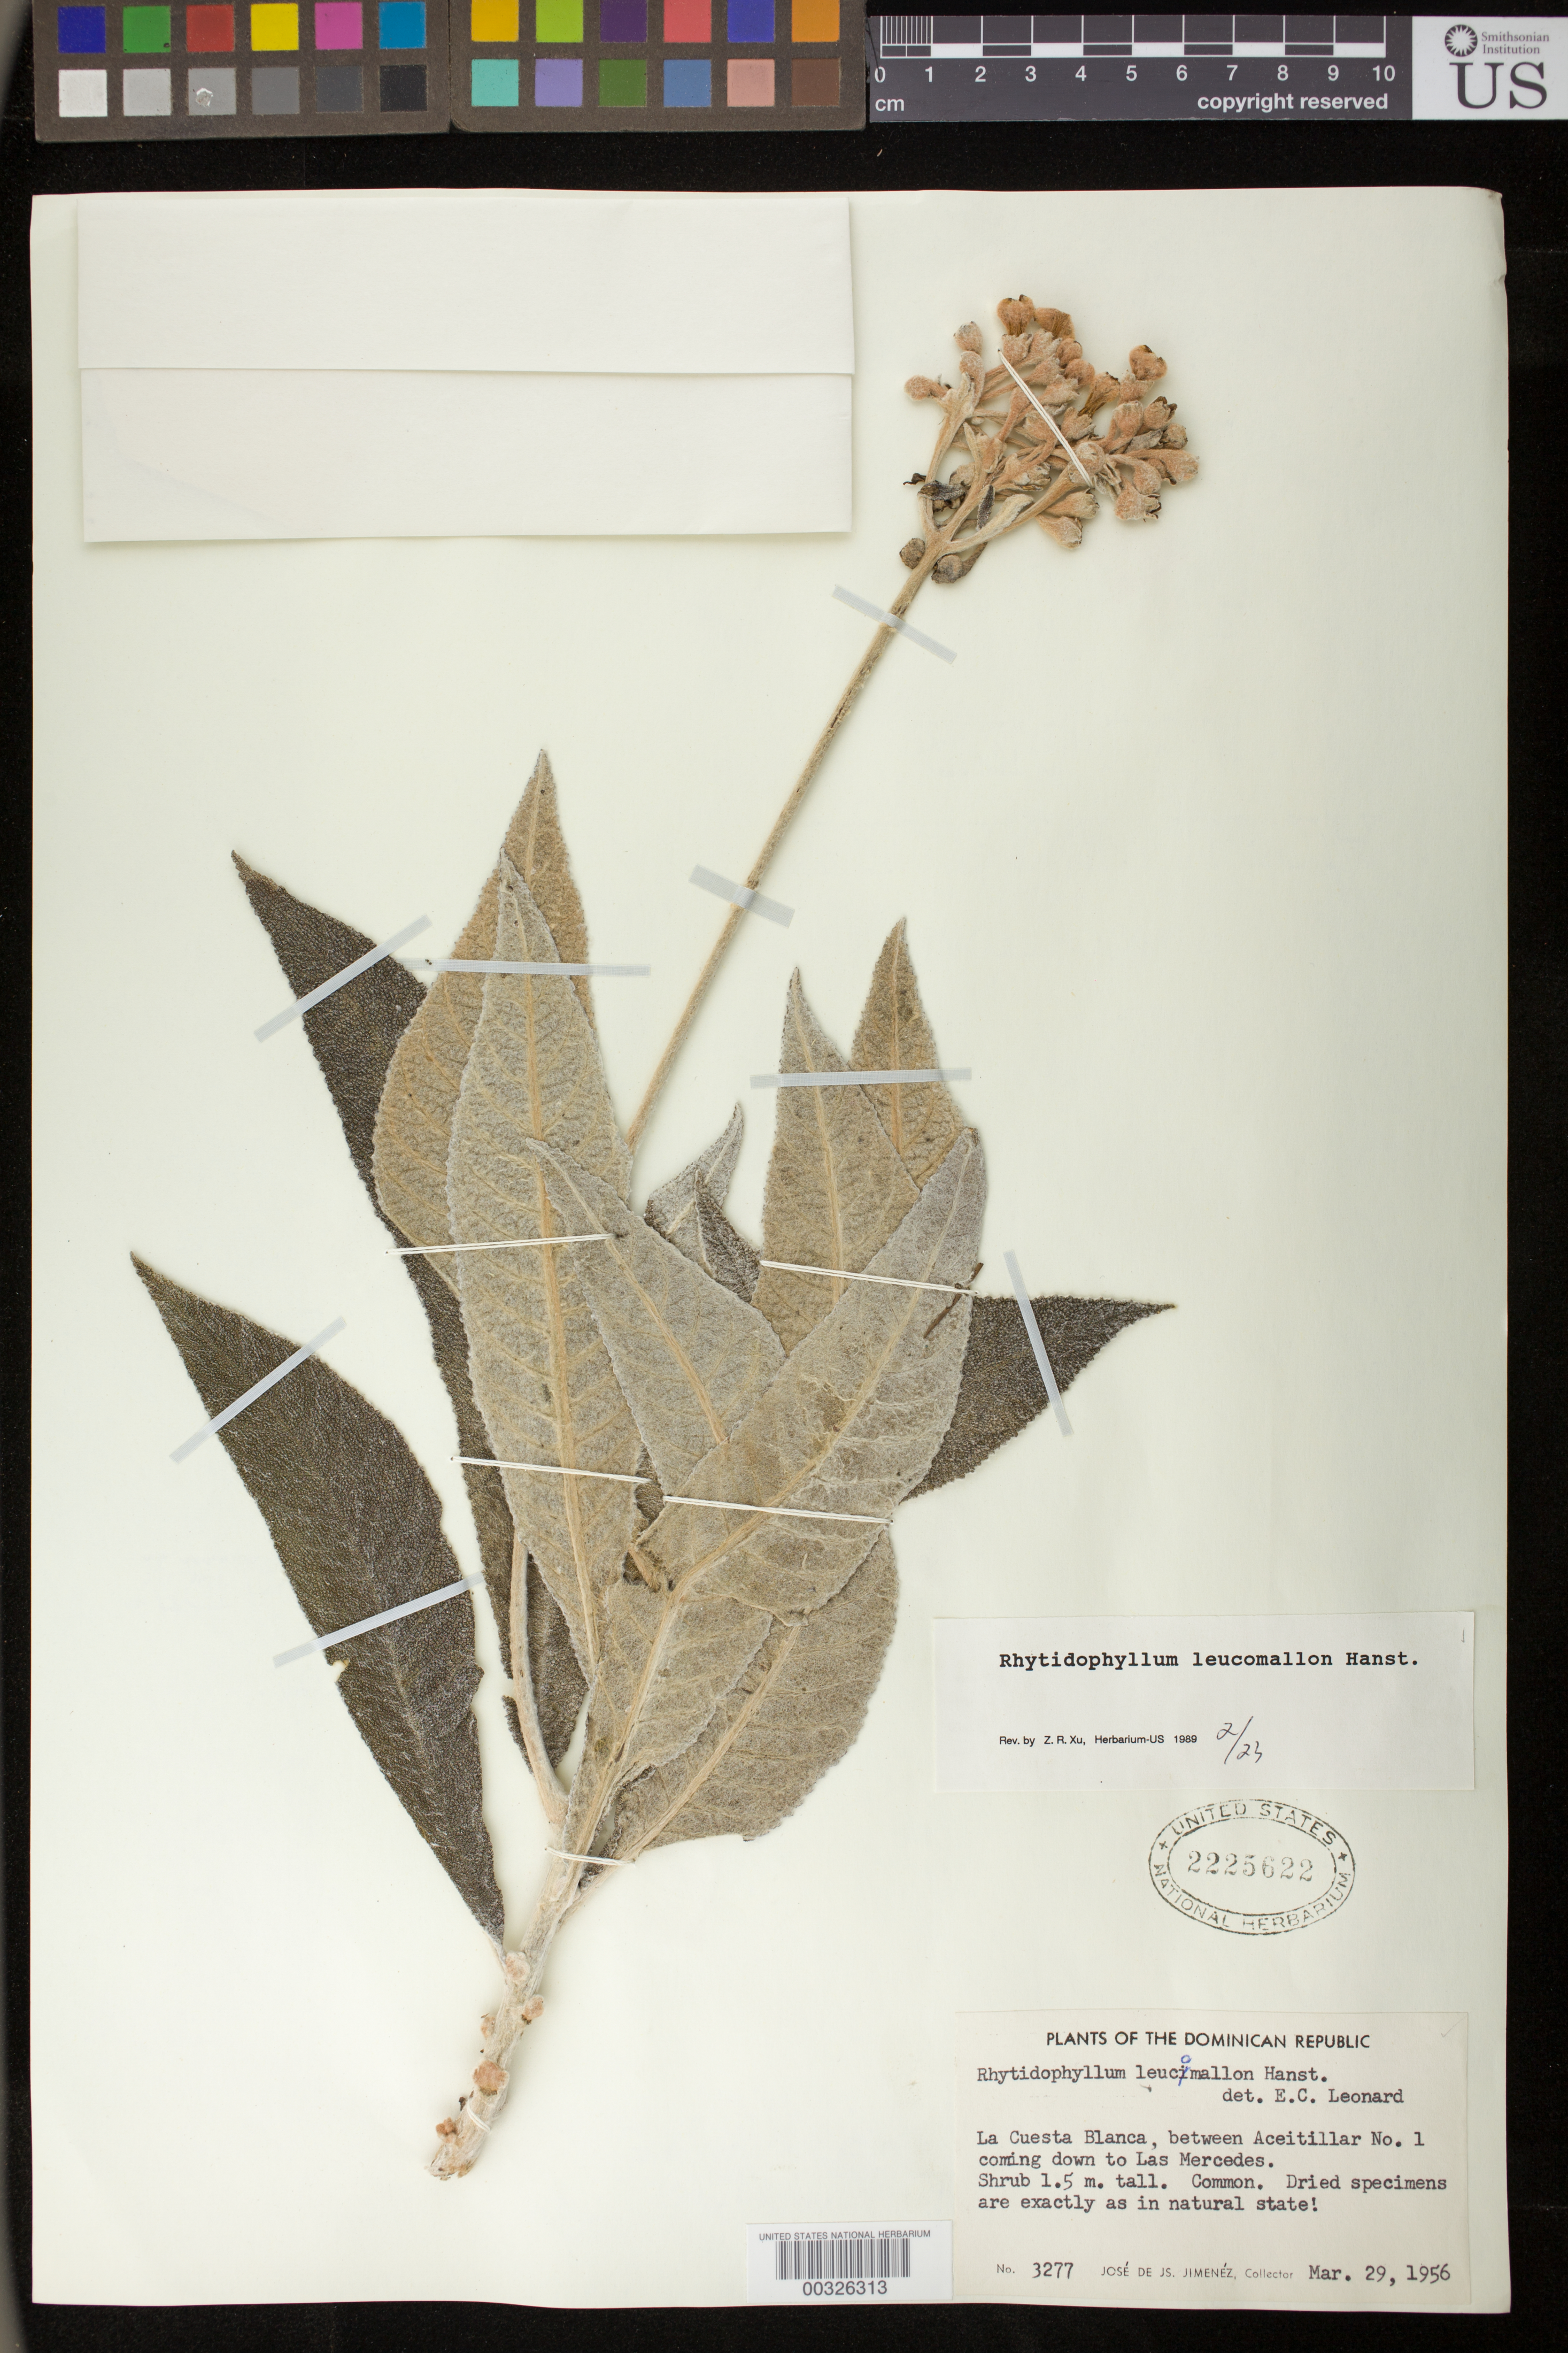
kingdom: Plantae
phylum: Tracheophyta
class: Magnoliopsida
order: Lamiales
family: Gesneriaceae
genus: Rhytidophyllum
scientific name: Rhytidophyllum leucomallon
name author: Hanst.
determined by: Skog, Laurence E.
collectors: J. J. Jiménez Almonte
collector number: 3277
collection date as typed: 29 Mar 1956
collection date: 1956-03-29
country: Dominican Republic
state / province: Pedernales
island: Hispaniola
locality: La Cuesta Blanca, between Aceitillar No. 1 coming down to Las Mercedes [Cuesta Blanca, entre Aceitillar y Las Mercedes, Prov. de Barahona]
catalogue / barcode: US 2225622